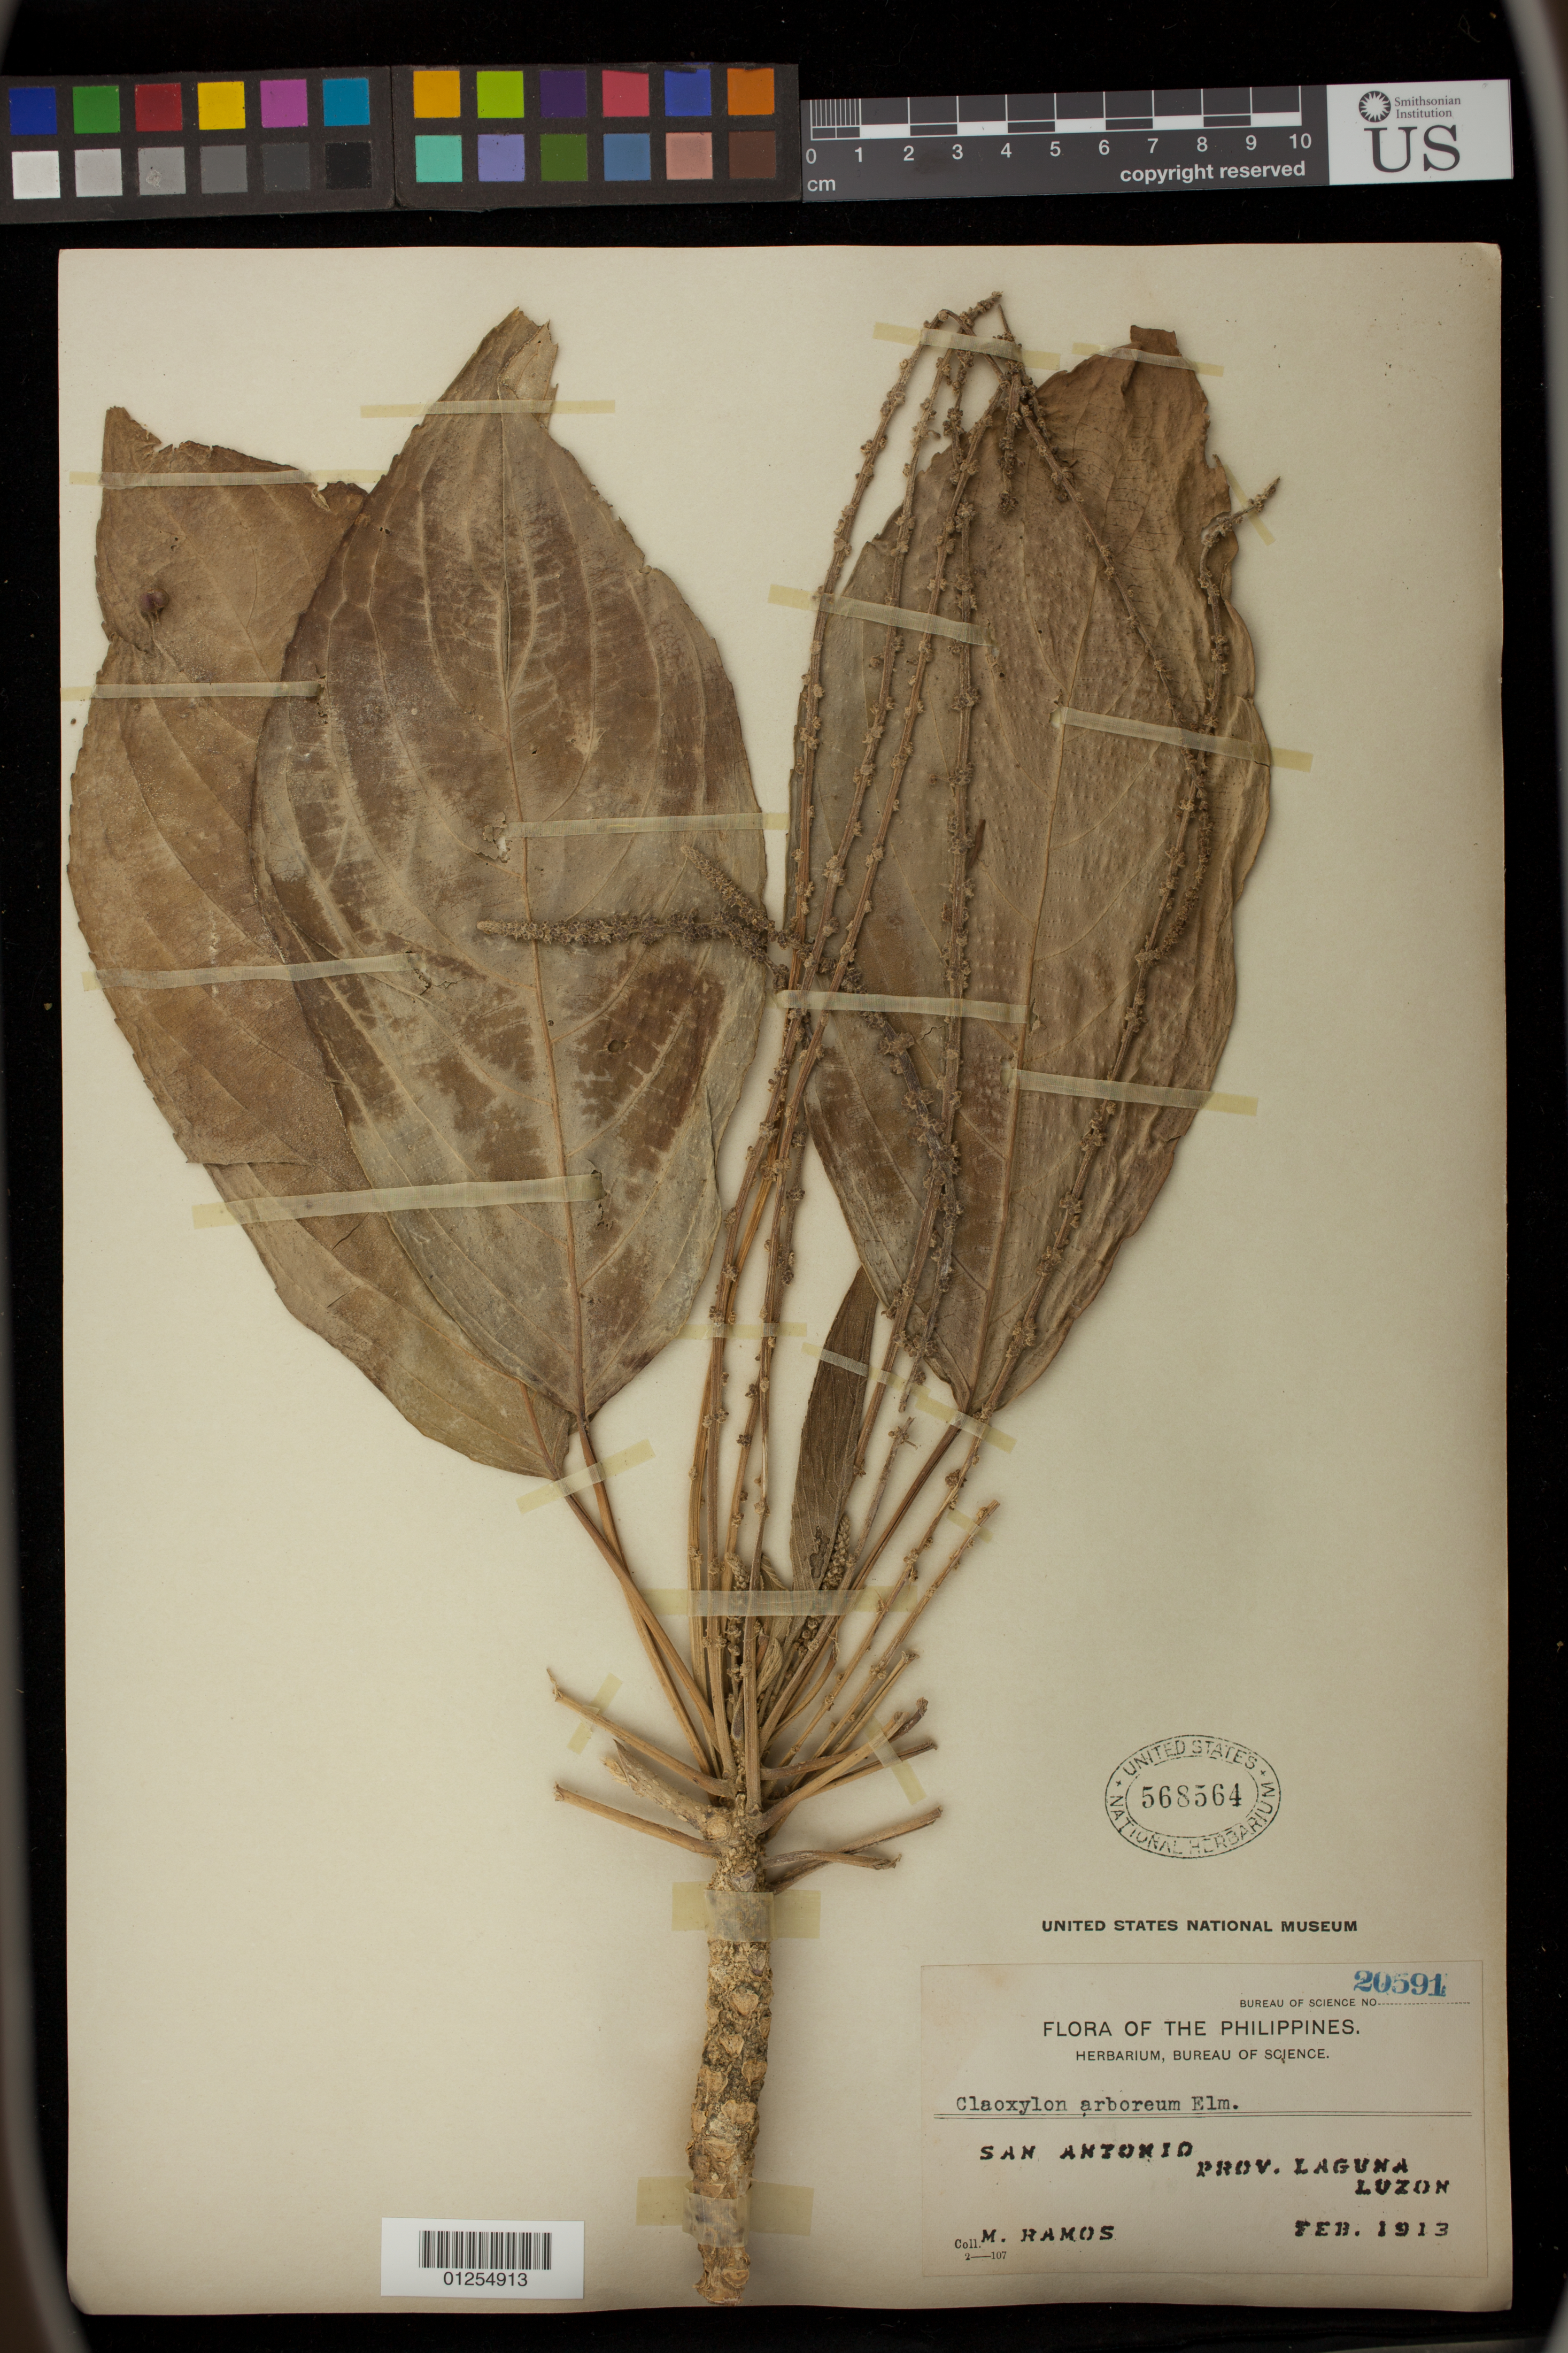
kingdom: Plantae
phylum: Tracheophyta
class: Magnoliopsida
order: Malpighiales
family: Euphorbiaceae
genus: Claoxylon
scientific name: Claoxylon arboreum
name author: Elmer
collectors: M. Ramos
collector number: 20591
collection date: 1913-02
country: Philippines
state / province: Calabarzon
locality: San Antonio, Laguna, Luzon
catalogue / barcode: US 568564